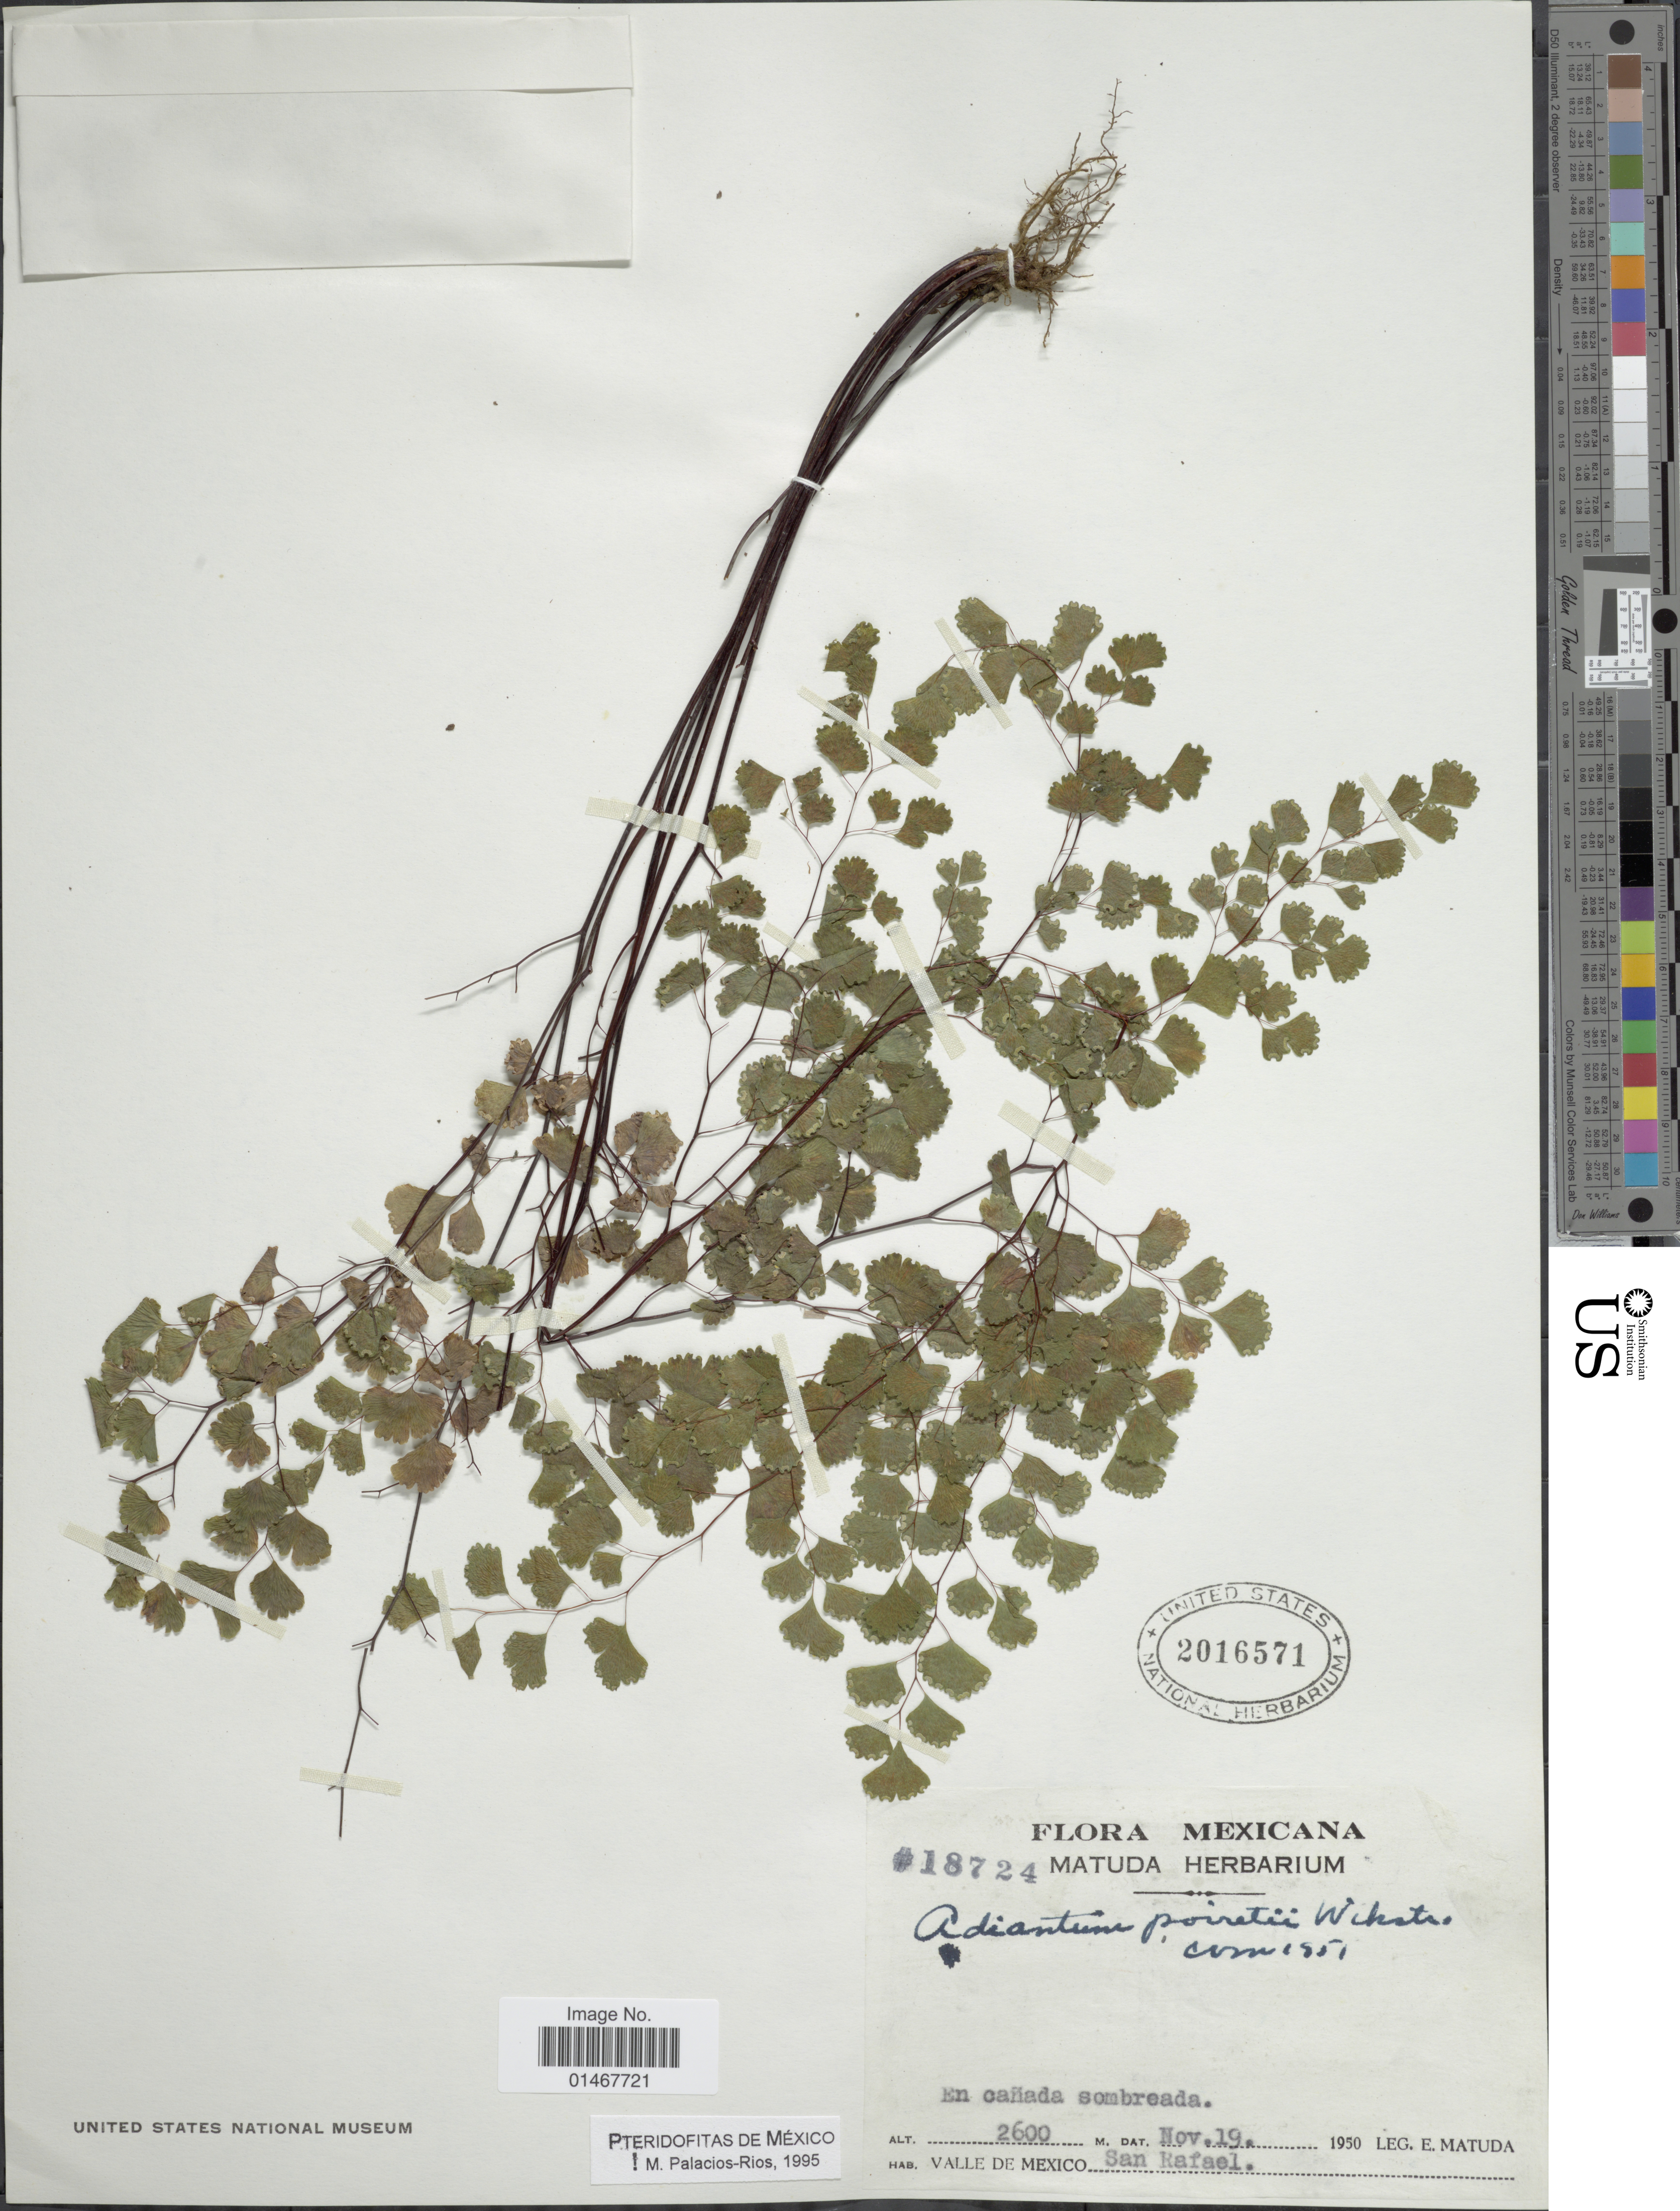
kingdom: Plantae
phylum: Tracheophyta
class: Polypodiopsida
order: Polypodiales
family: Pteridaceae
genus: Adiantum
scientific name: Adiantum poiretii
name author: Wikstr.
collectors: E. Matuda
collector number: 18724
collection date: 1950-11-19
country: Mexico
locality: Valle de Mexico San rafael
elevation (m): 2600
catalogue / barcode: US 2016571